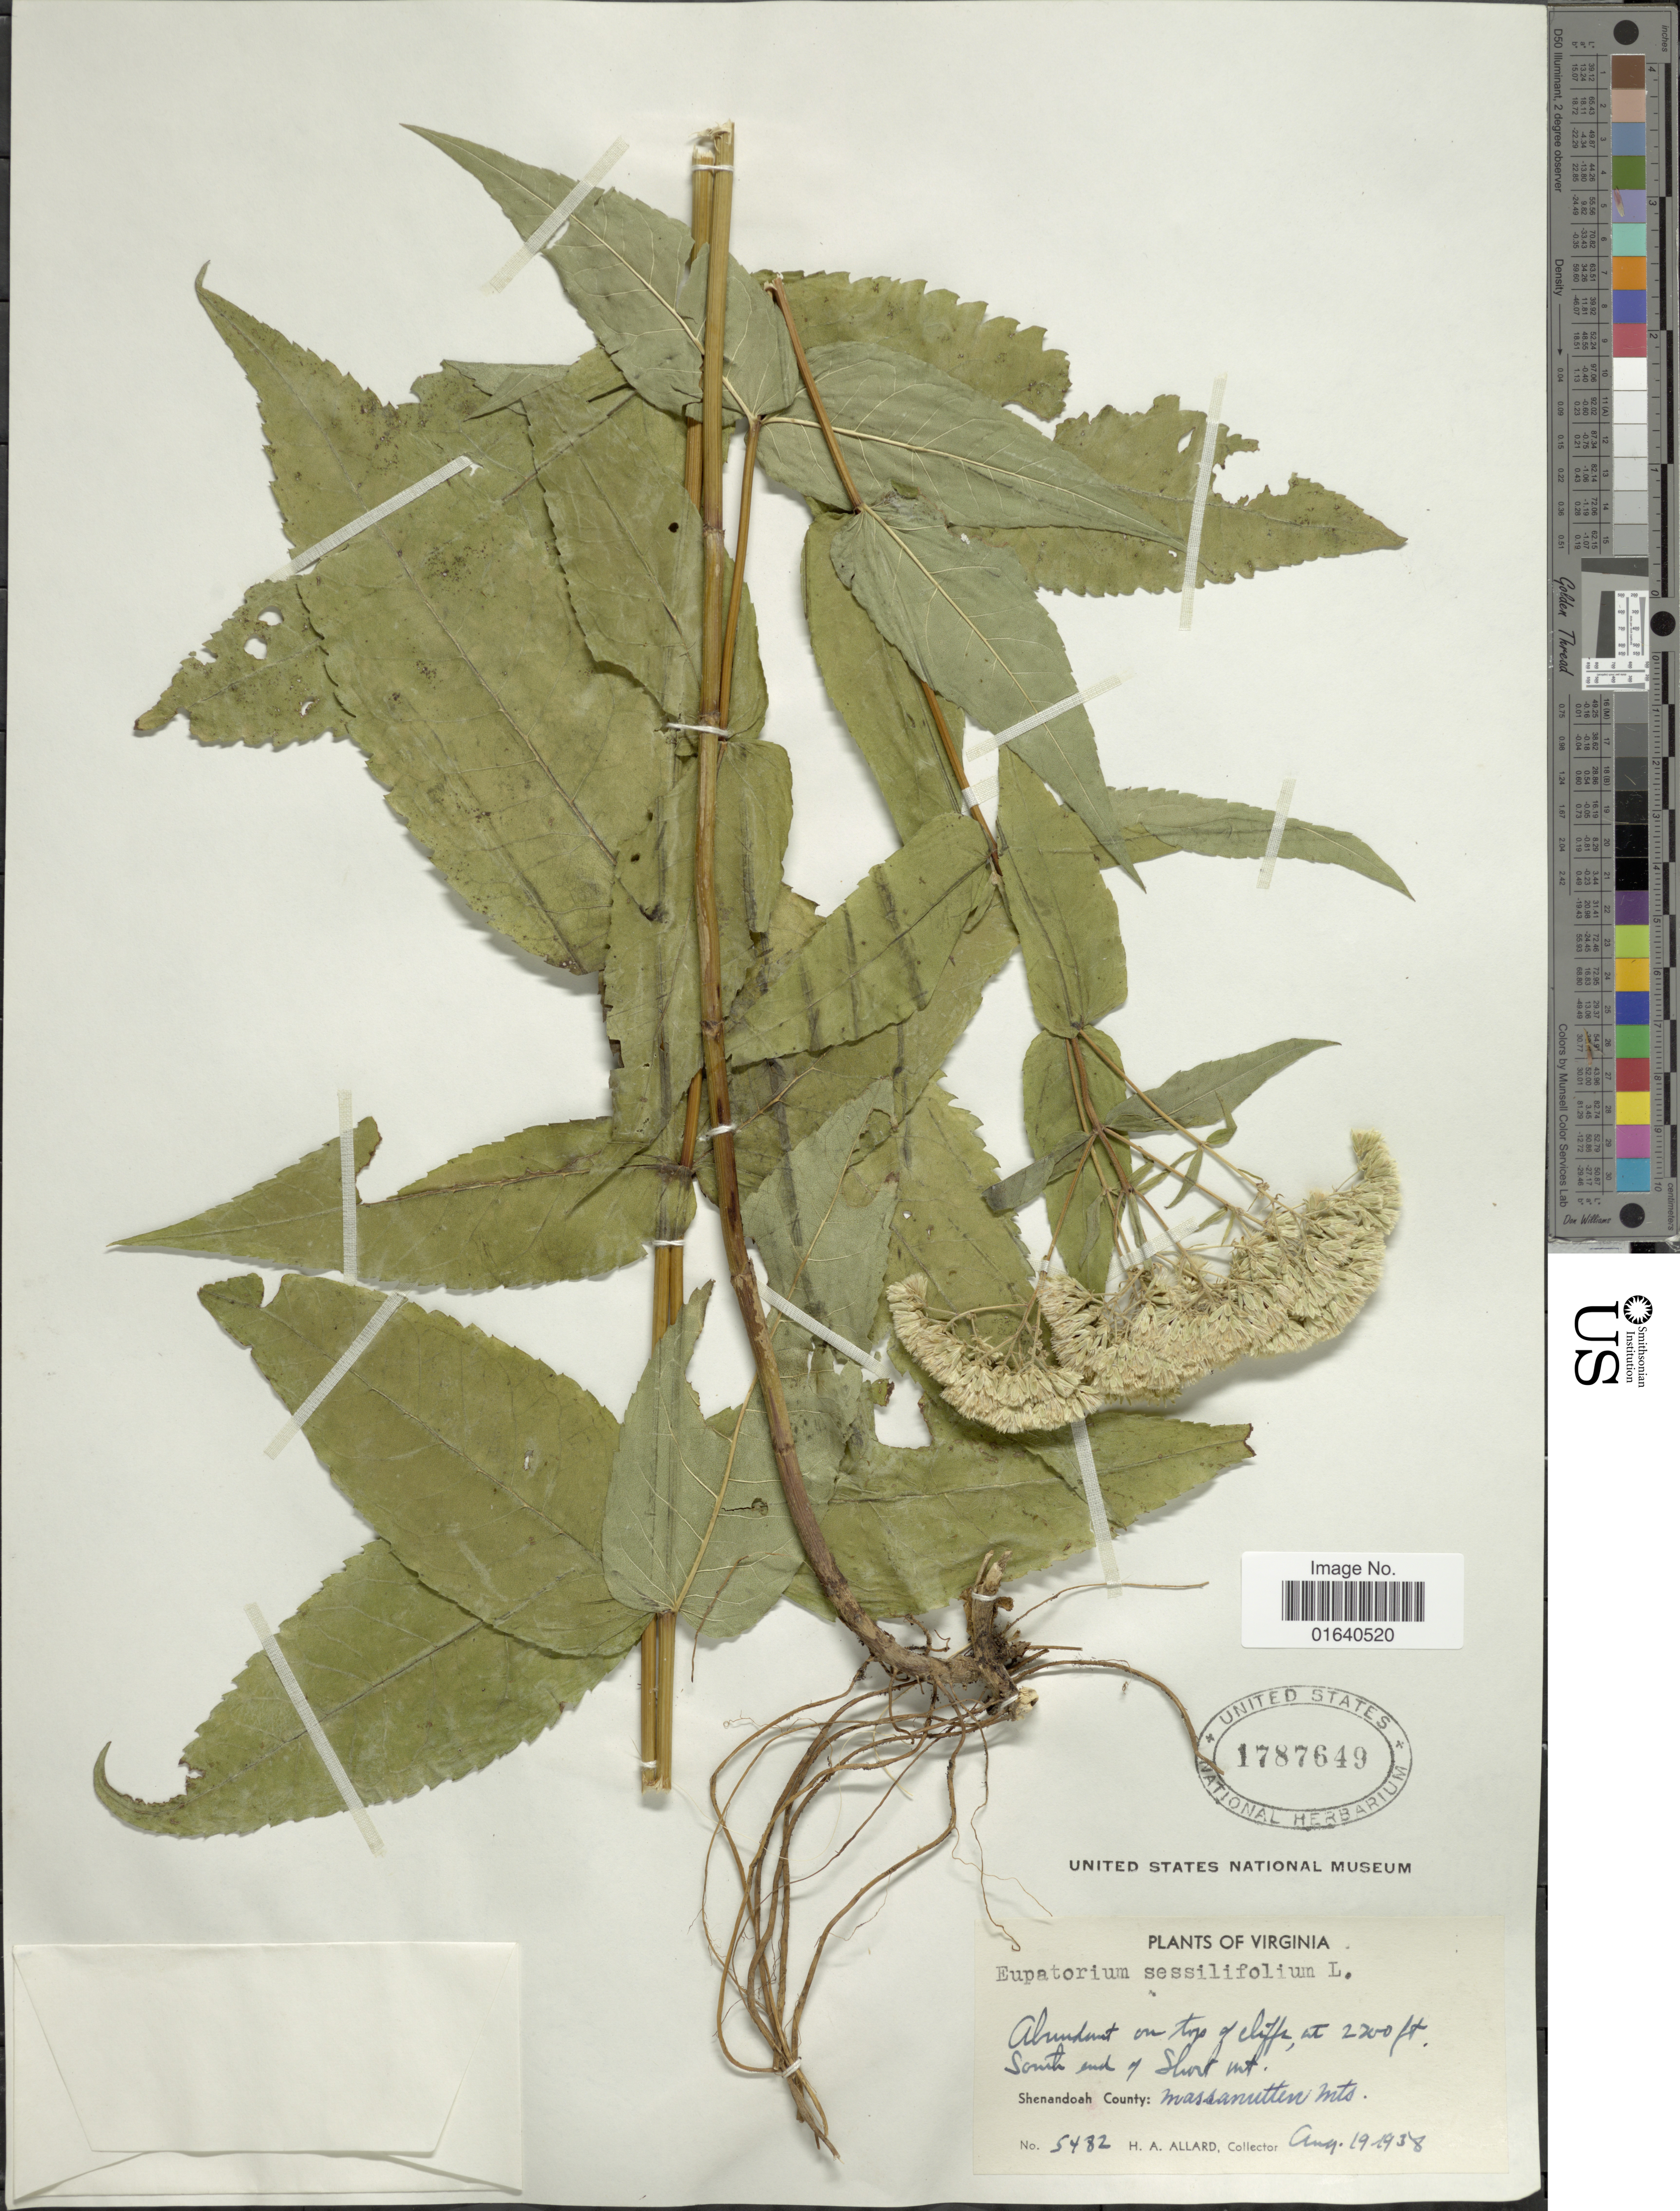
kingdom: Plantae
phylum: Tracheophyta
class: Magnoliopsida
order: Asterales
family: Asteraceae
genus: Eupatorium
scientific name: Eupatorium sessilifolium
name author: L.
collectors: H. A. Allard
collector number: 5482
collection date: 1938-08-19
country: United States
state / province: Virginia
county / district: Shenandoah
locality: Short Mt., Maasnutten Mts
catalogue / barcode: US 1787649